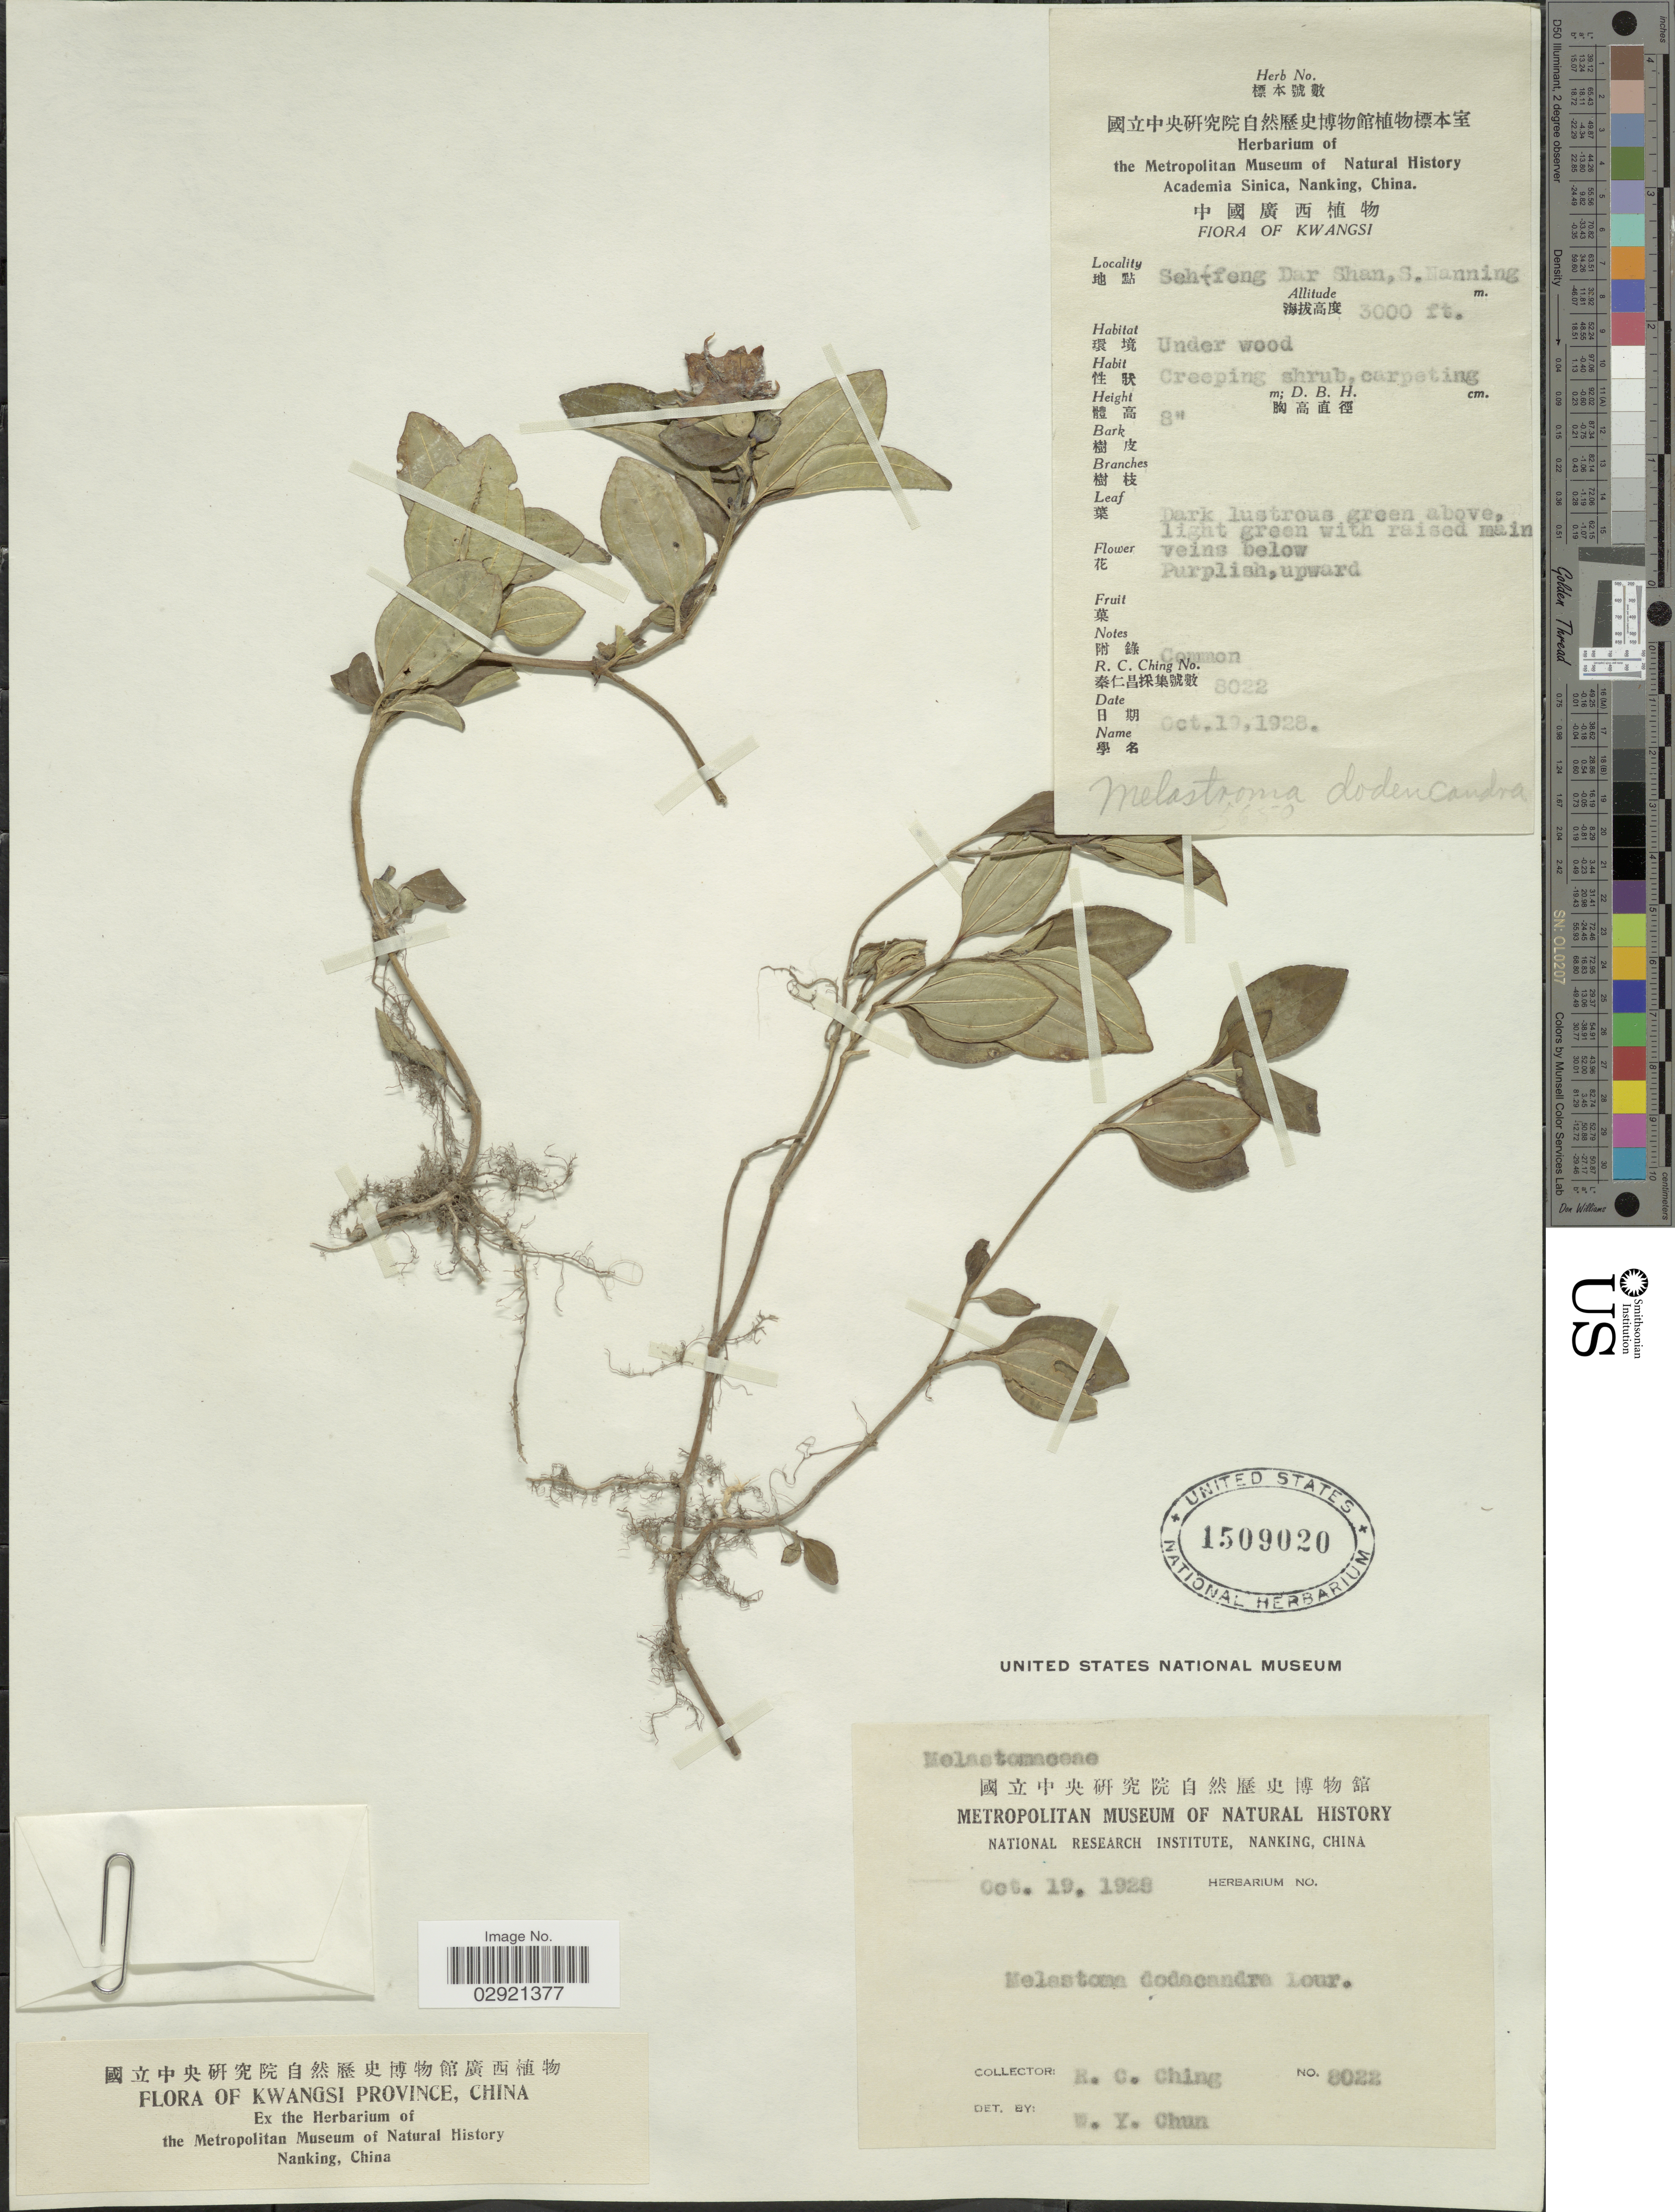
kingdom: Plantae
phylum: Tracheophyta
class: Magnoliopsida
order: Myrtales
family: Melastomataceae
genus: Melastoma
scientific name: Melastoma dodecandra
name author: Lour.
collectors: R. C. Ching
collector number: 8022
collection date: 1928-10-19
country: China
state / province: Guangxi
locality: Kwangsi Province. Seh-feng Dar Shan, S. Nanning.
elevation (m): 914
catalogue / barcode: US 1509020